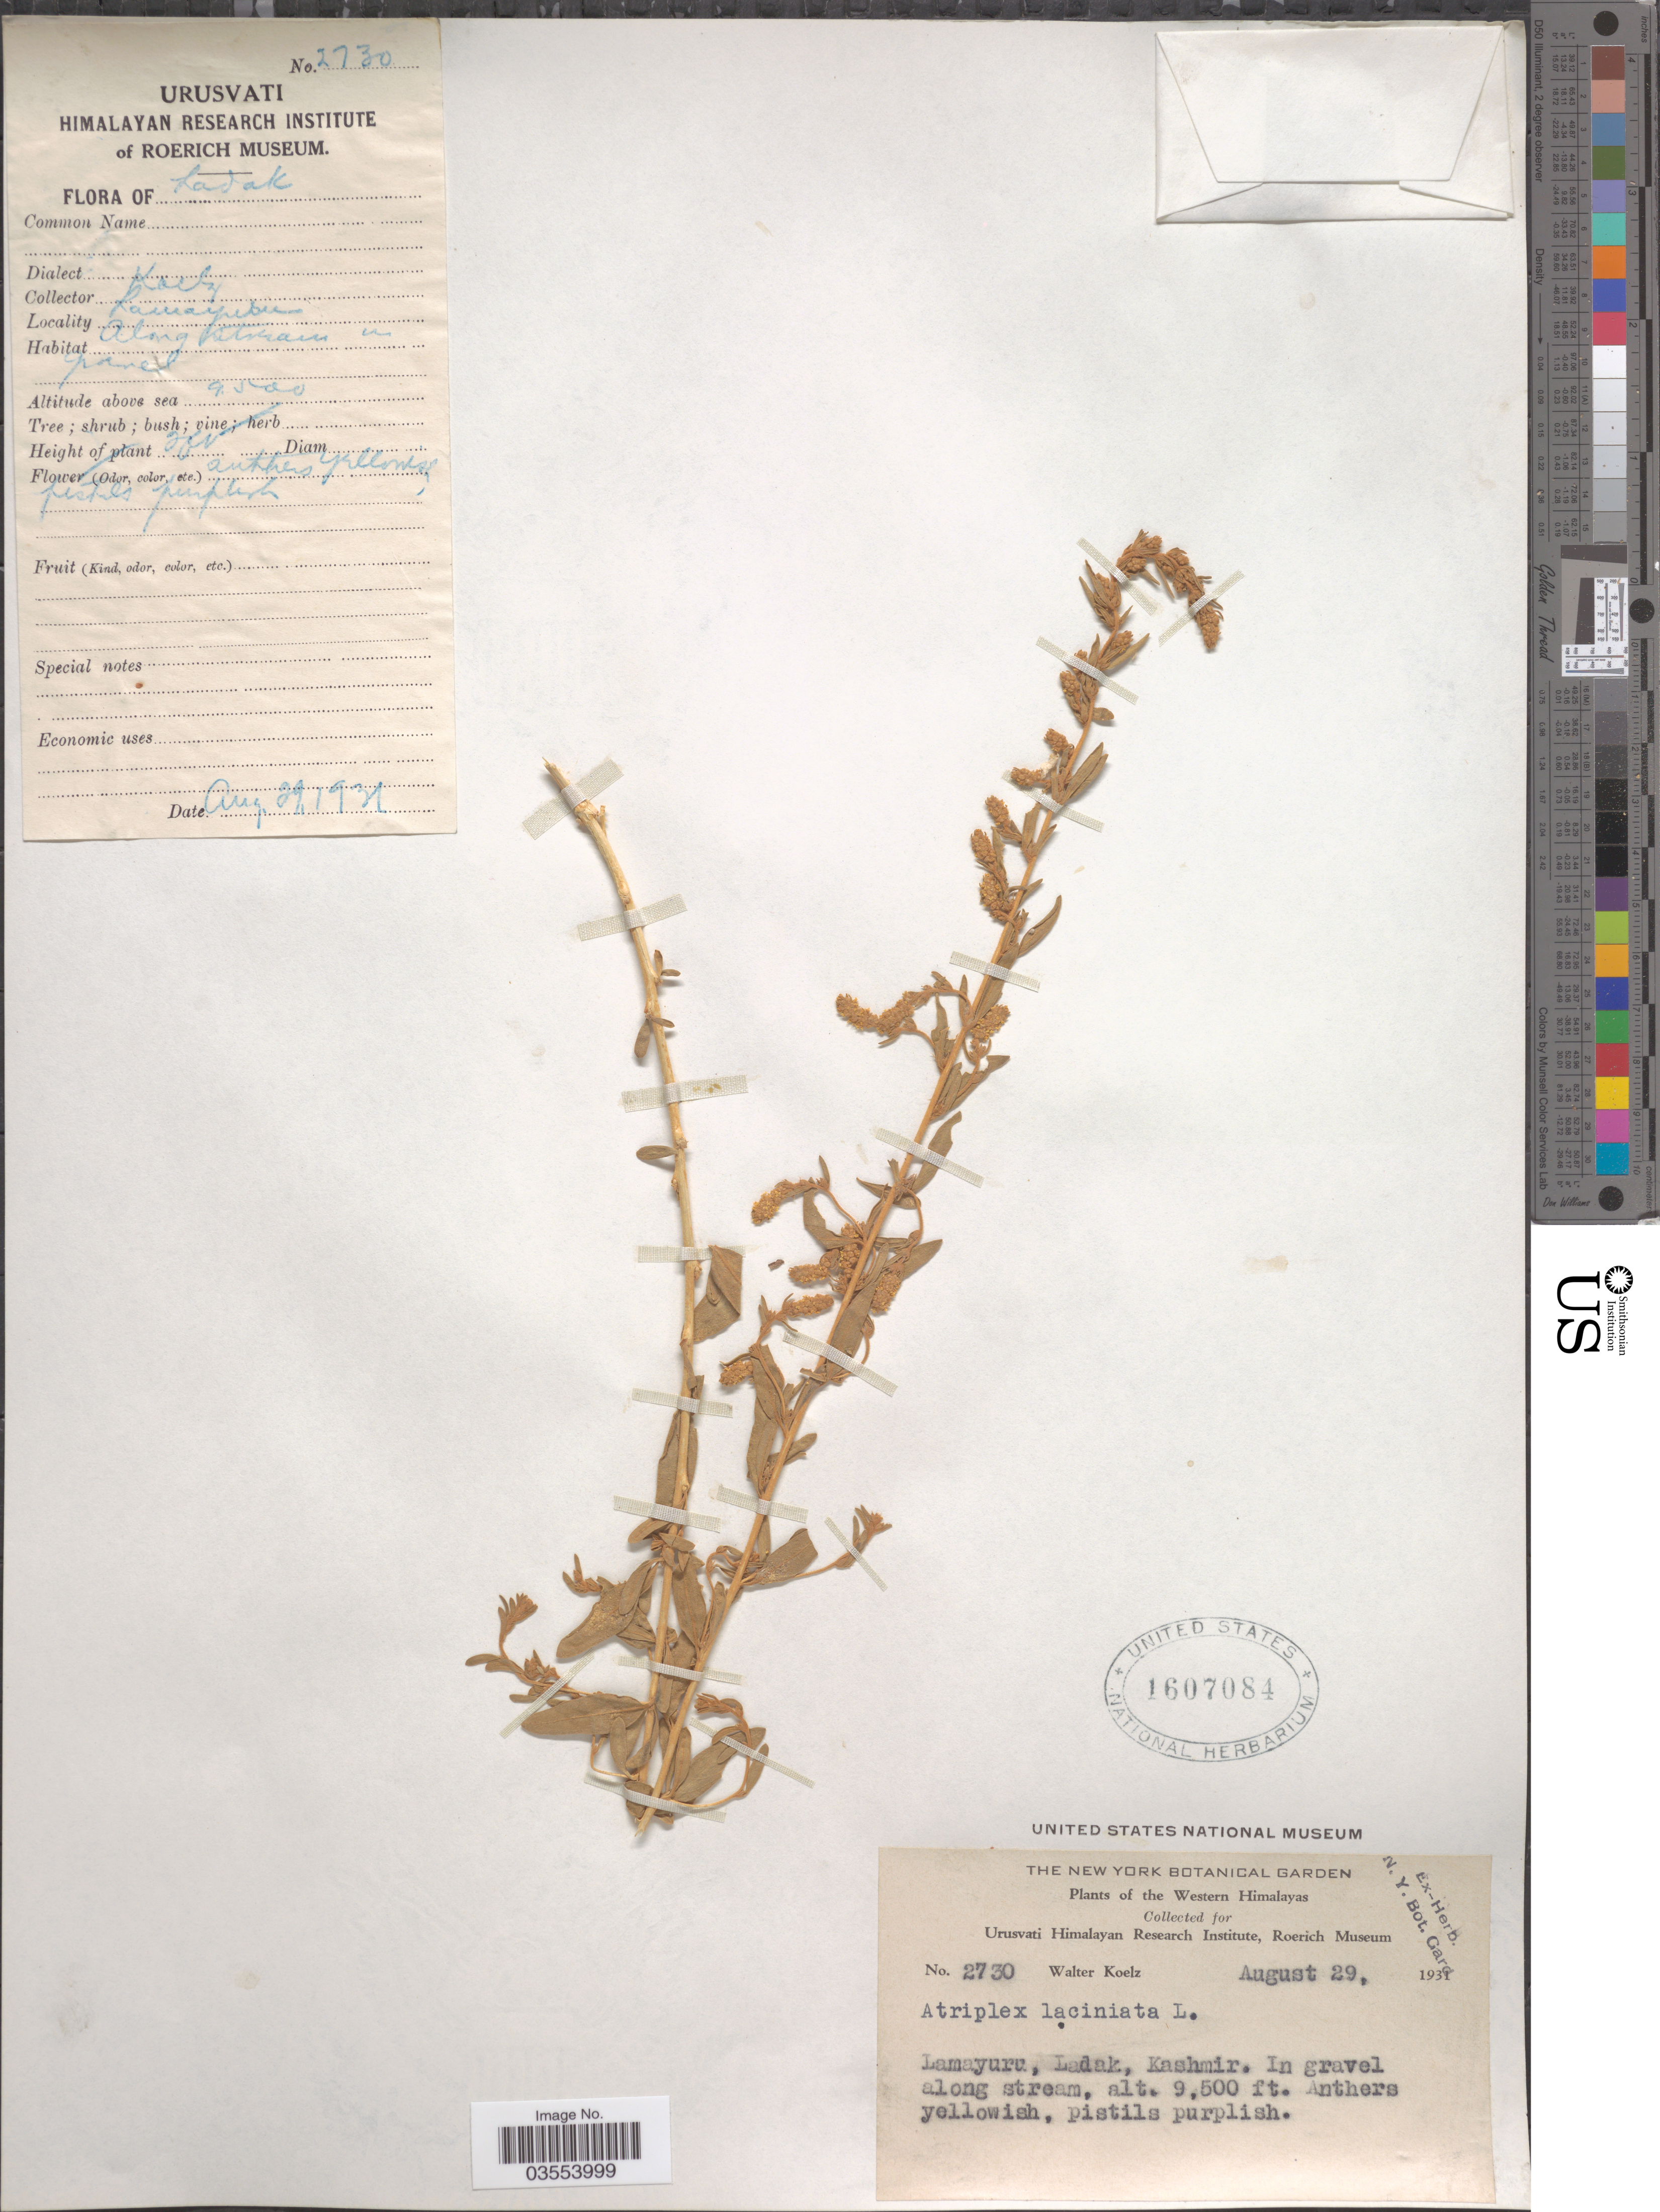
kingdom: Plantae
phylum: Tracheophyta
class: Magnoliopsida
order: Caryophyllales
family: Amaranthaceae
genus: Atriplex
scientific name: Atriplex laciniata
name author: L.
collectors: W. N. Koelz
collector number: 2730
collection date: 1931-08-29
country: India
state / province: Ladakh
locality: Western Himalayas. Lamayuru, Ladak, Kashmir.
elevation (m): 2896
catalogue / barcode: US 1607084